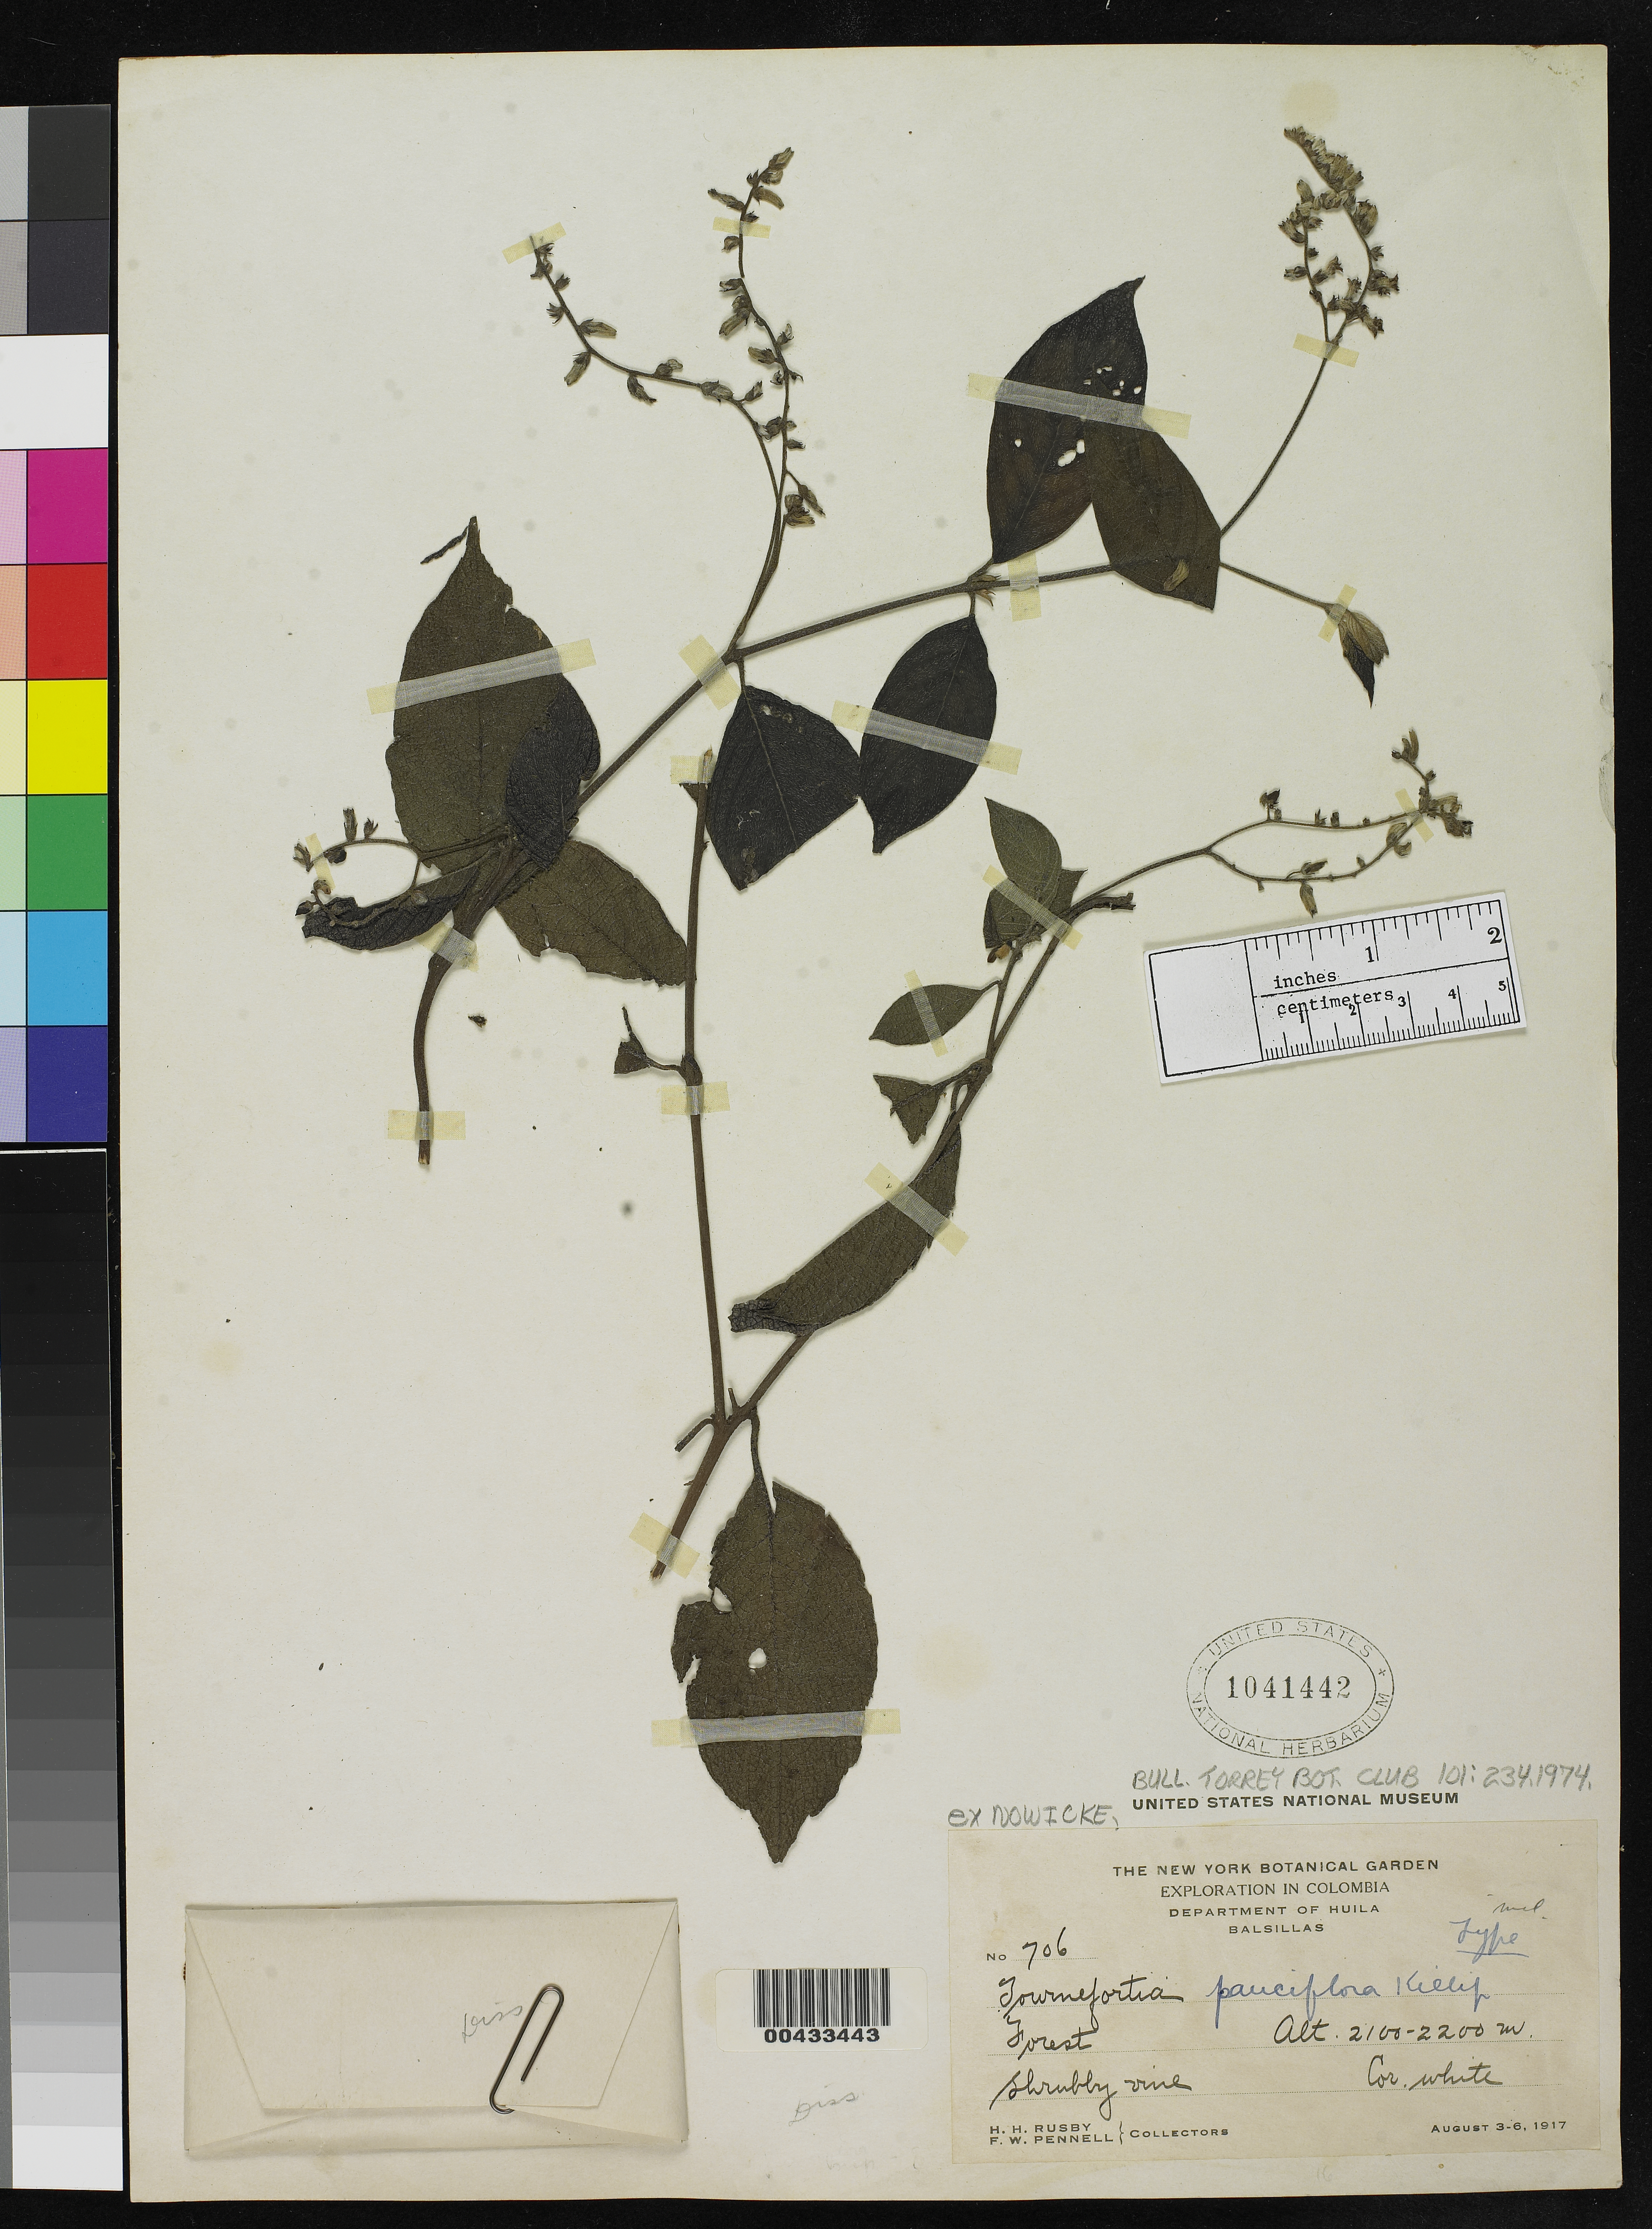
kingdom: Plantae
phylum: Tracheophyta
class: Magnoliopsida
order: Boraginales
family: Heliotropiaceae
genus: Tournefortia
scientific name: Tournefortia pauciflora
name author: Killip ex Nowicke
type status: Holotype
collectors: H. H. Rusby & F. W. Pennell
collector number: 706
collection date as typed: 03 Aug 1917 to 06 Aug 1917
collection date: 1917-08-03/1917-08-06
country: Colombia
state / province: Huila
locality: Balsillas.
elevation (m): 2100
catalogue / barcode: US 1041442